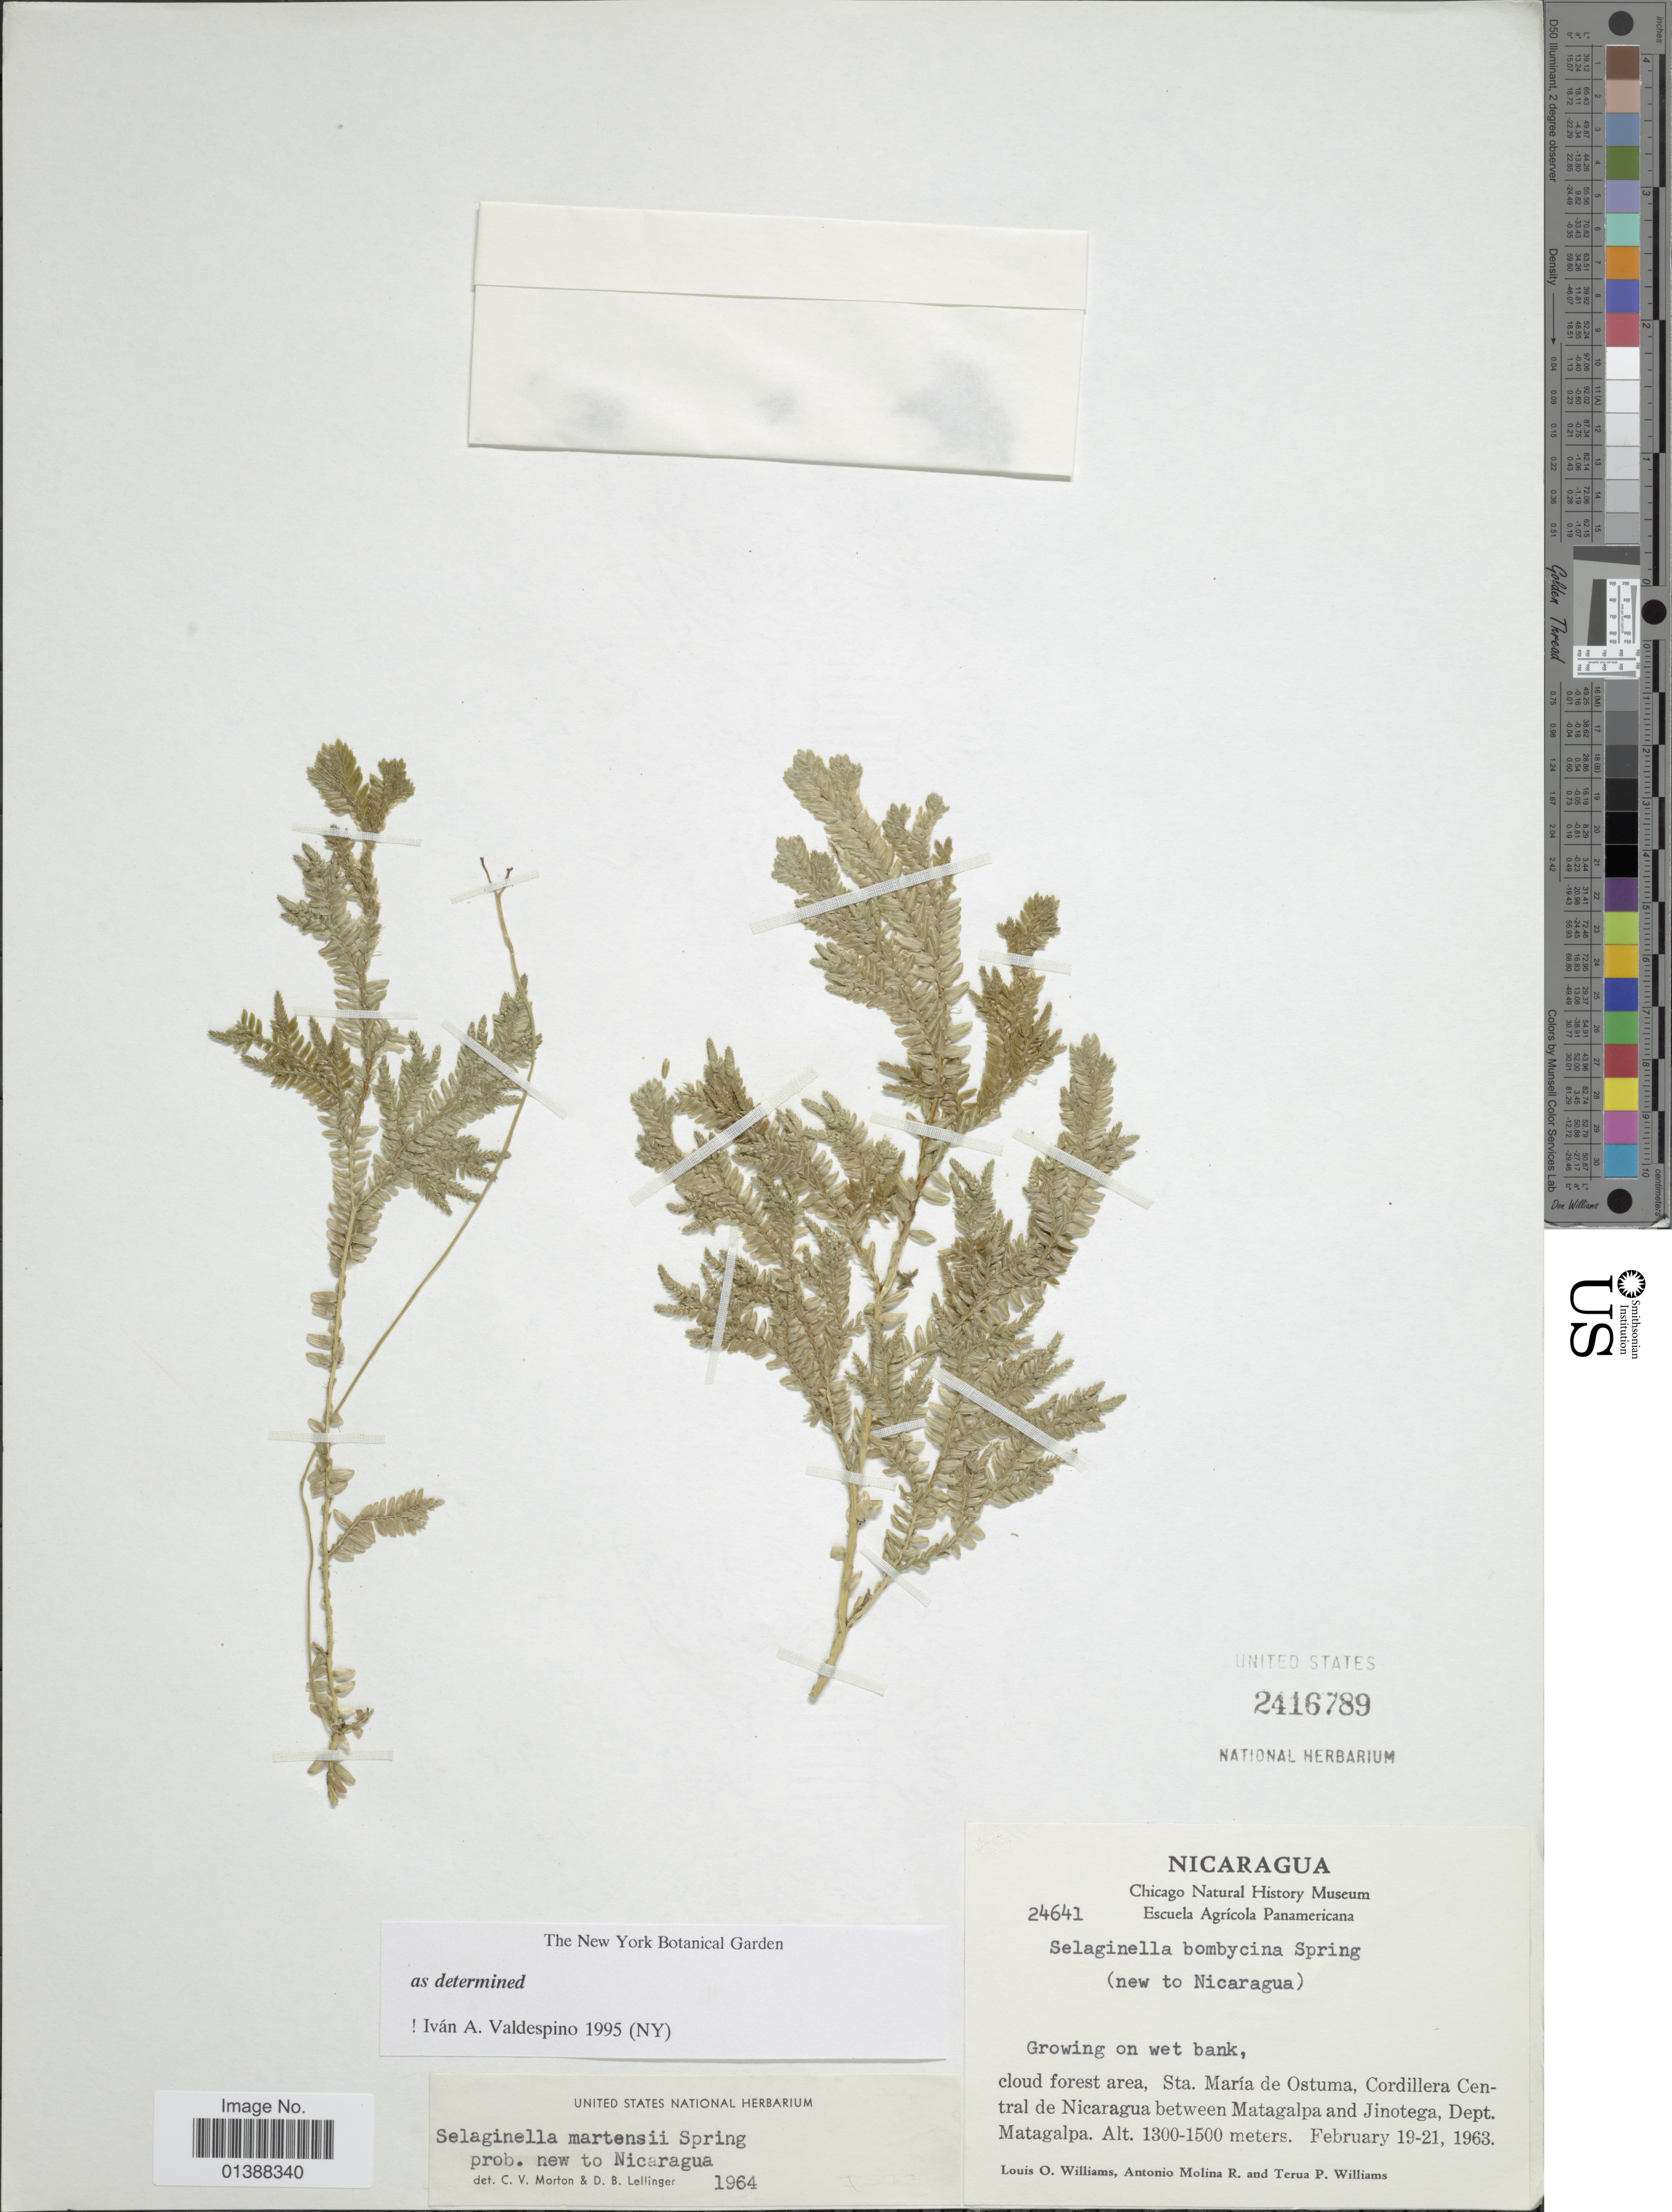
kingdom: Plantae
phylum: Tracheophyta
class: Lycopodiopsida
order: Selaginellales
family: Selaginellaceae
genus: Selaginella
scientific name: Selaginella martensii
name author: Spring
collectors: L. O. Williams, A. Molina R. & T. P. Williams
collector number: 24641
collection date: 1963-02-19/1963-02-21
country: Nicaragua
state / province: Matagalpa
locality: Sta María de Ostuma, Cordileera Central de Nicaragua between Matagalpa and Jinotega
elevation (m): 1300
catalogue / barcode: US 2416789